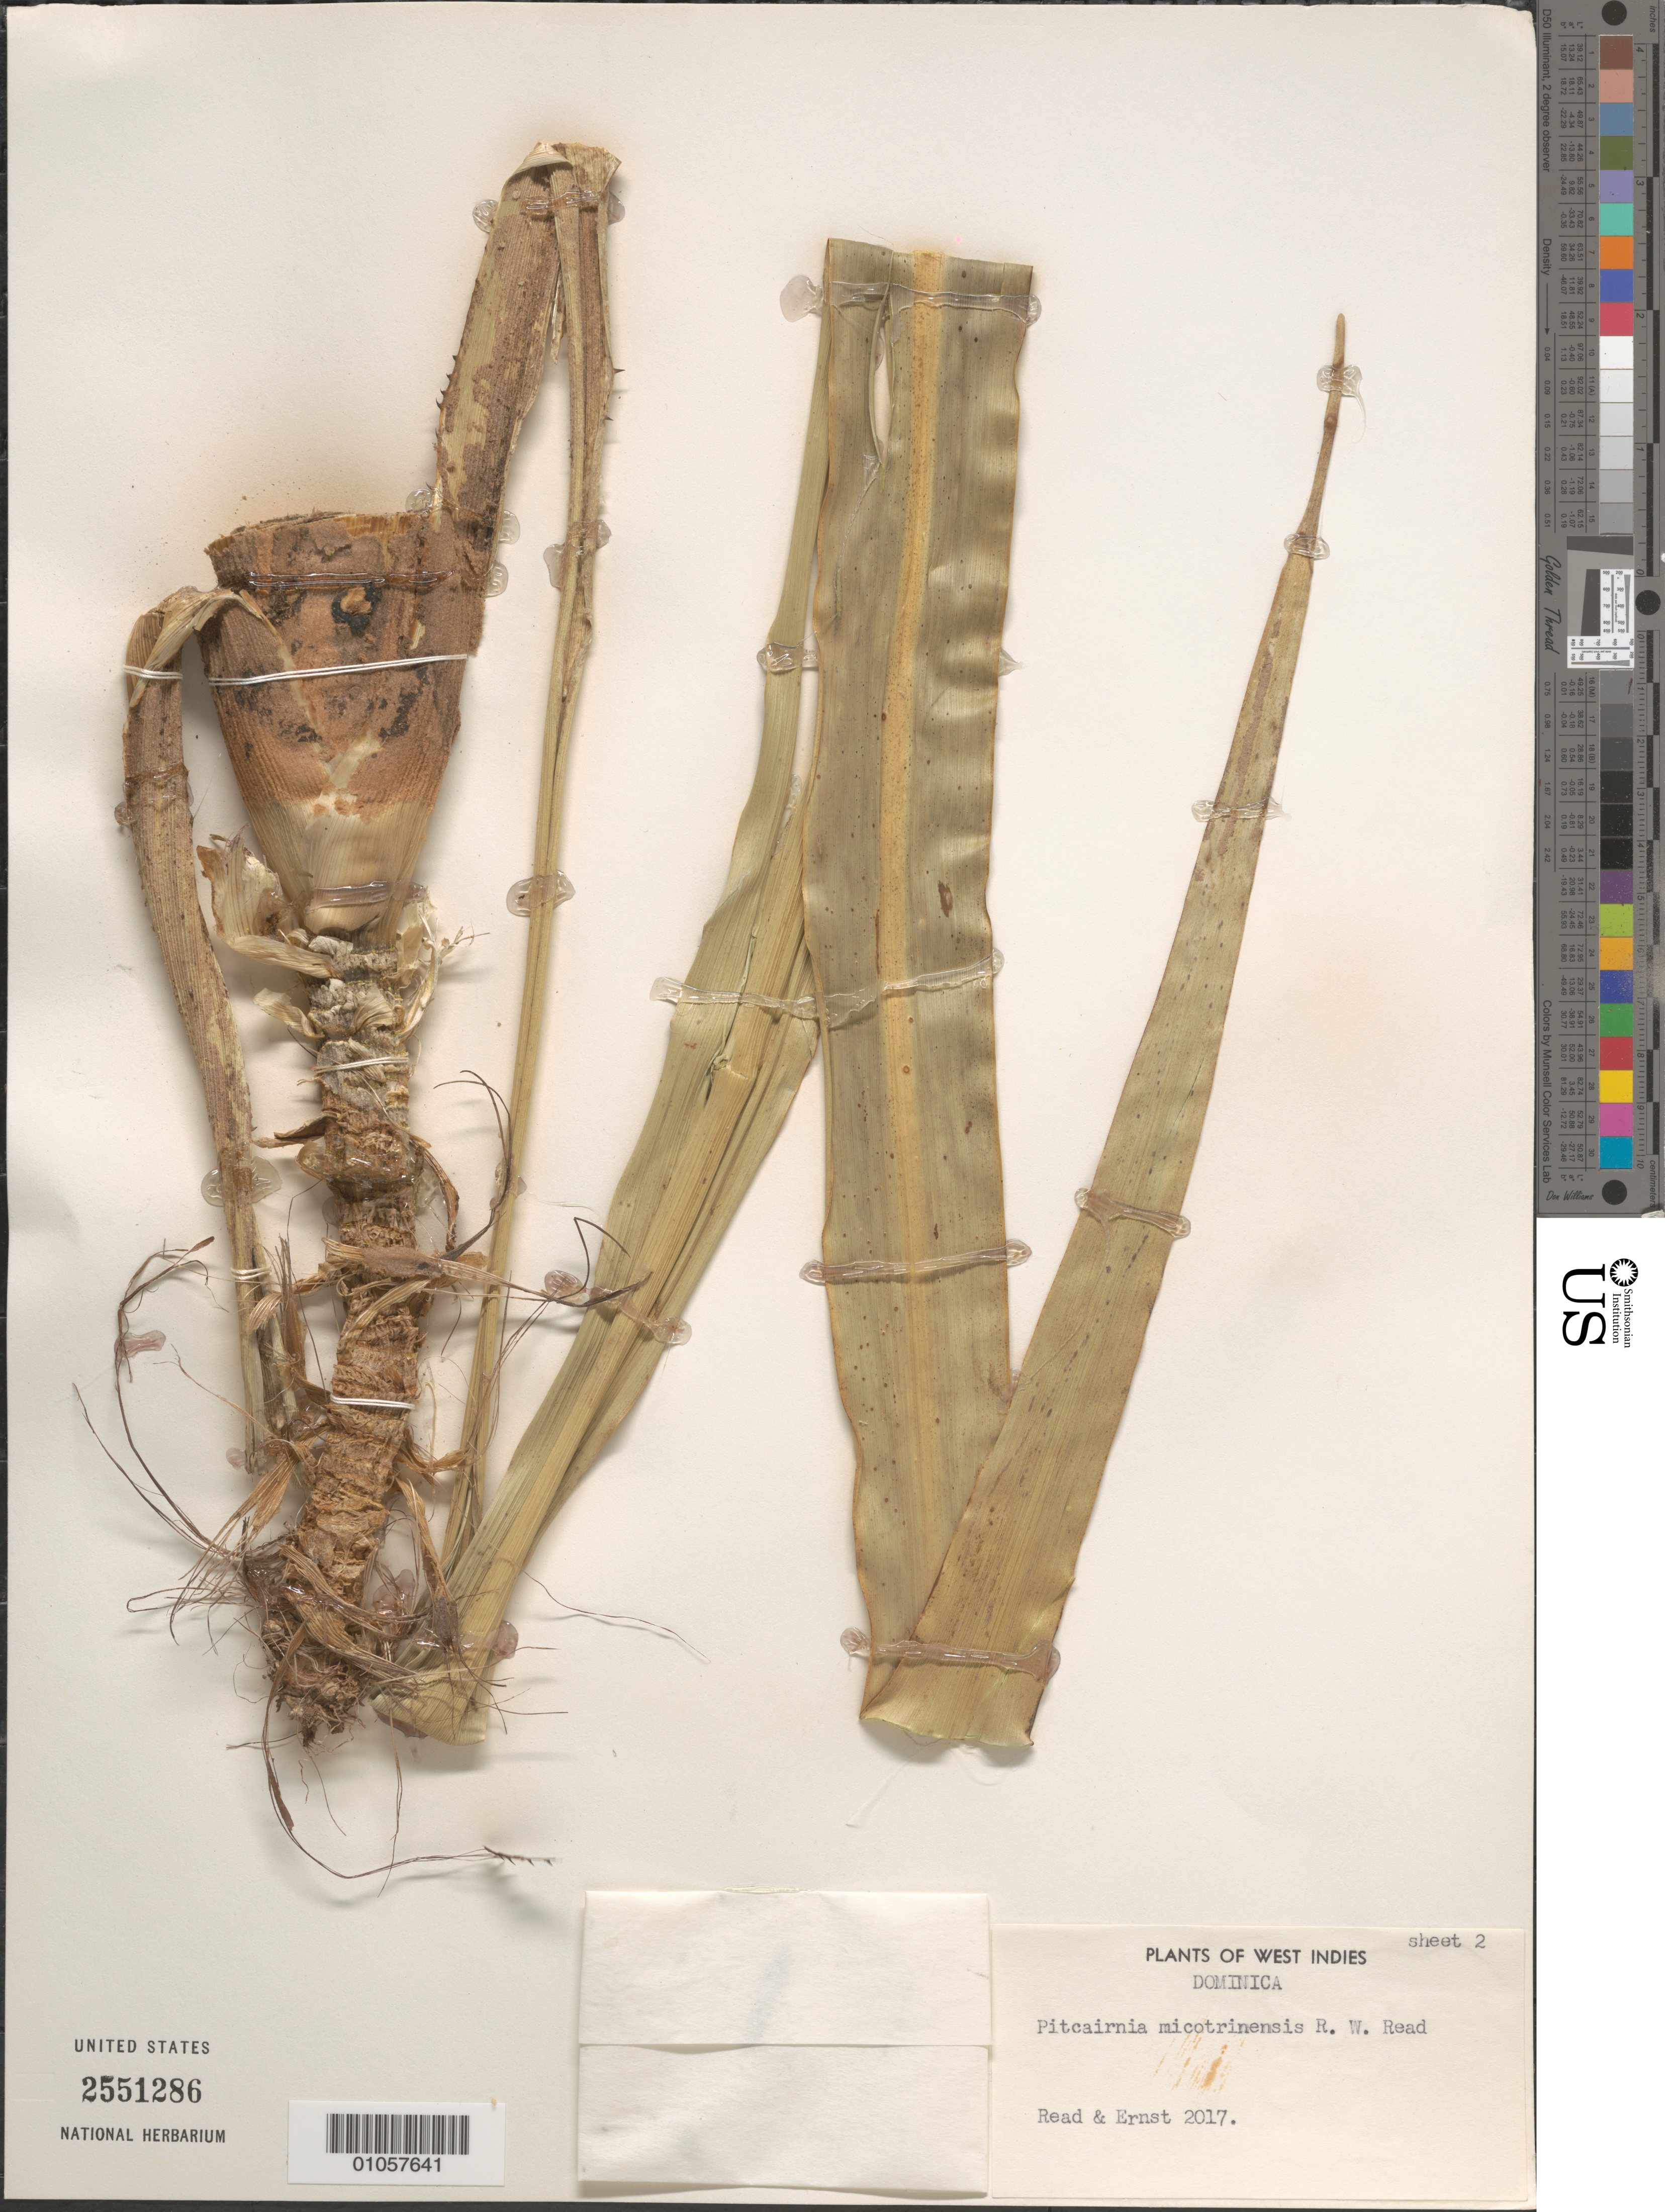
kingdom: Plantae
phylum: Tracheophyta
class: Liliopsida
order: Poales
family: Bromeliaceae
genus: Pitcairnia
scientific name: Pitcairnia micotrinensis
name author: Read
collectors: R. W. Read & R. Ernst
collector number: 2017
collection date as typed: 16 May 1968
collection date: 1968-05-16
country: Dominica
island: Dominica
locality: Fresh Water Lake, the spur extending SW from the "pass" on the road from the lake to Rosalie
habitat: On ridge above lake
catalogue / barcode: US 2551286